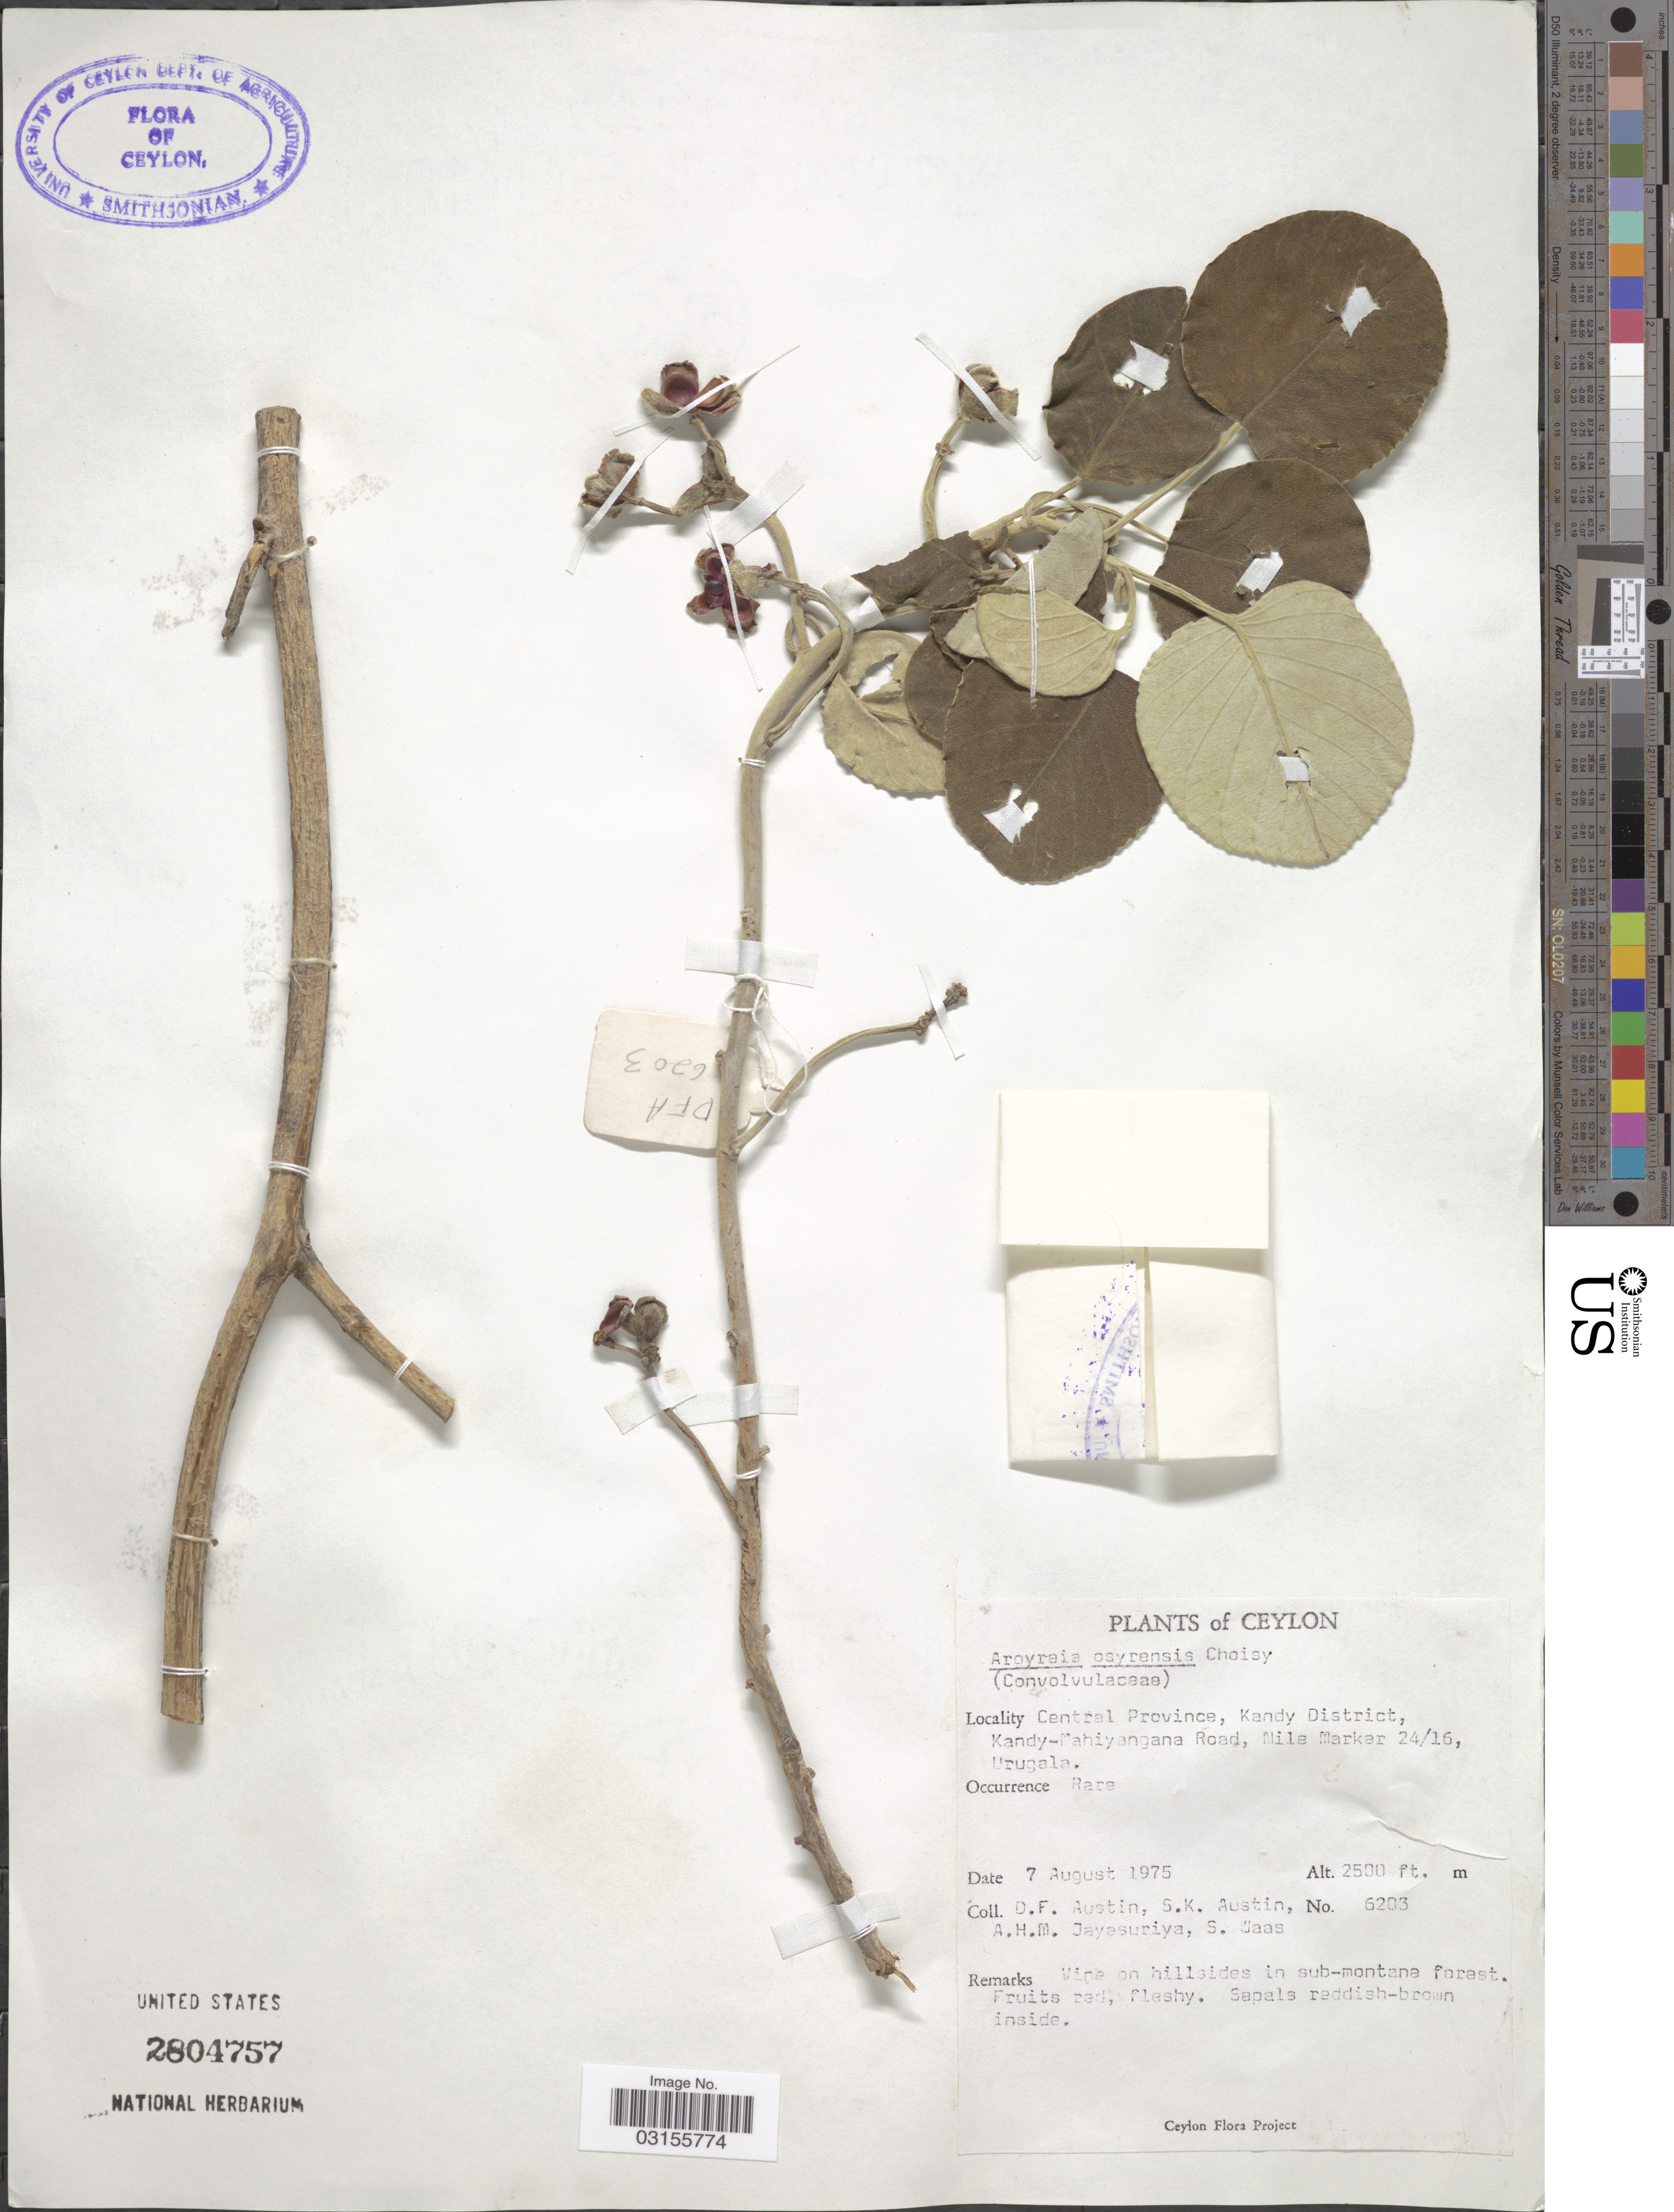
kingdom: Plantae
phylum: Tracheophyta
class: Magnoliopsida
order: Solanales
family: Convolvulaceae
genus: Argyreia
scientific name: Argyreia osyrensis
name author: Choisy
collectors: D. Austin, S. Austin, A. H. Jayasuriya & S. Waas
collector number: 6203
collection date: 1975-08-07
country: Sri Lanka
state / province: Central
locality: Ceyon. Kandy District, Kandy-Mahiyangana Road, Mile Marker 24/16, Urugala.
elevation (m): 762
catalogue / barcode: US 2804757